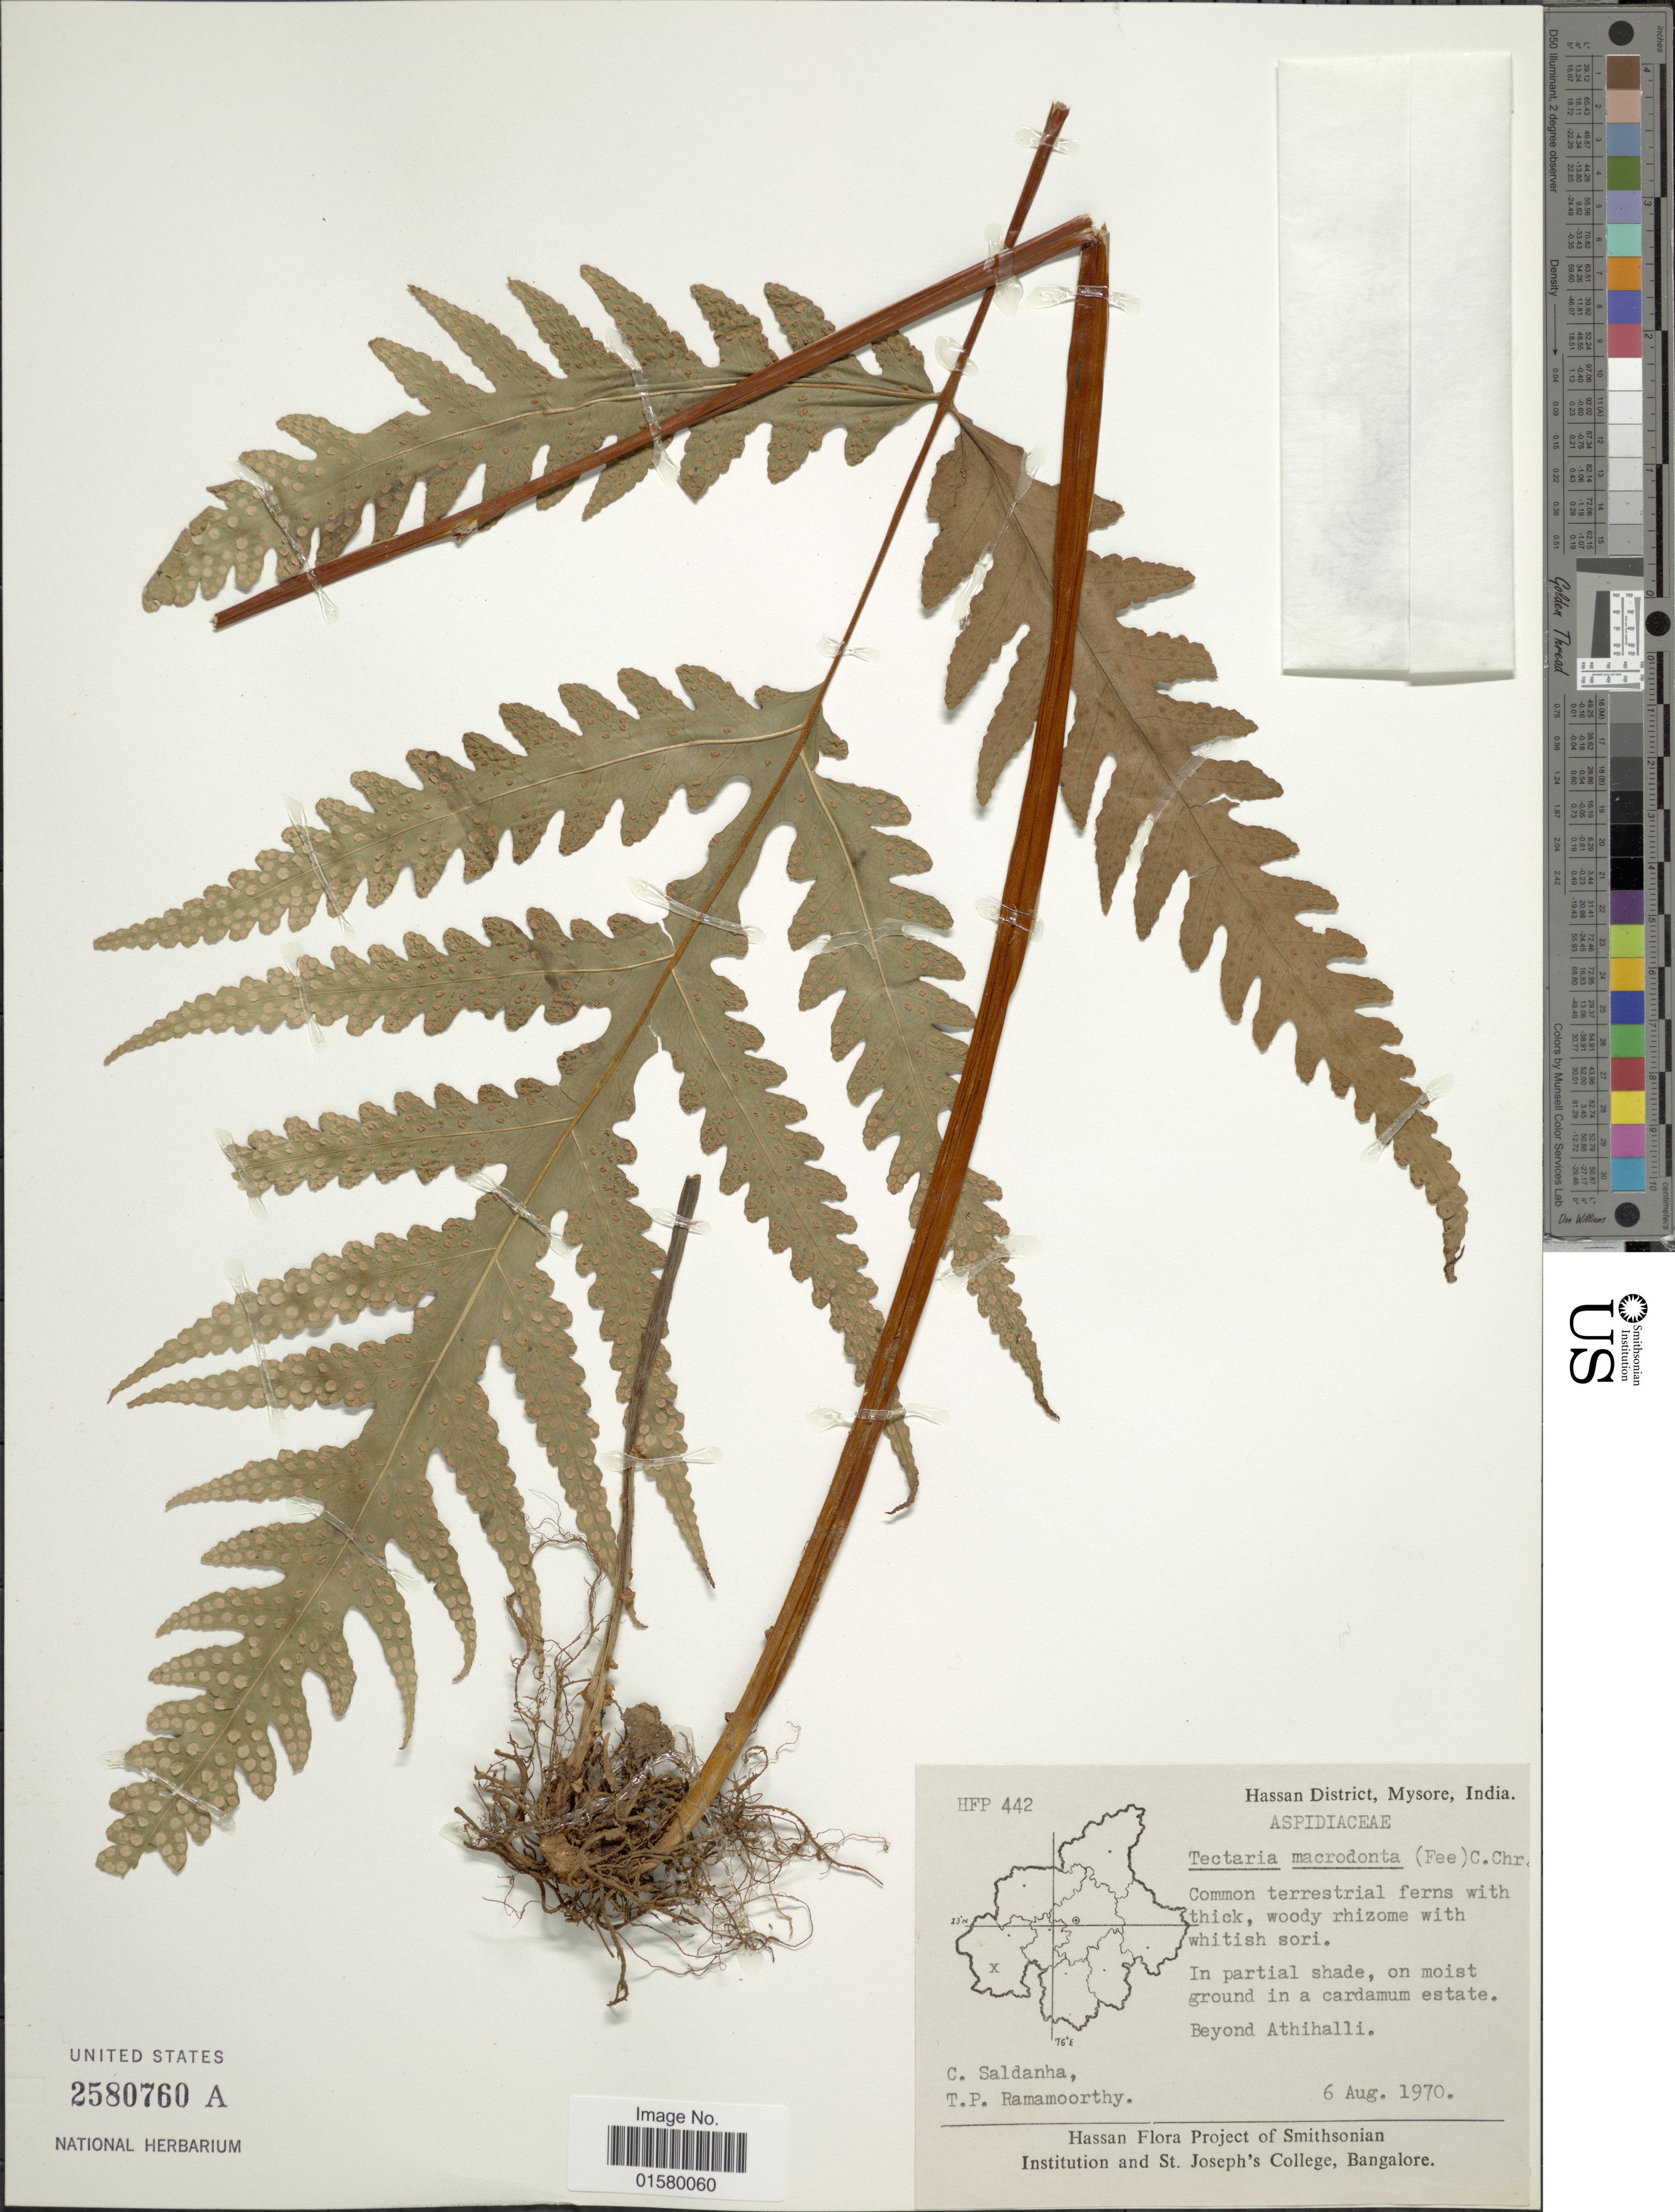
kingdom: Plantae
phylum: Tracheophyta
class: Polypodiopsida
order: Polypodiales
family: Tectariaceae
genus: Tectaria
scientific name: Tectaria coadunata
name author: (J. Sm.) C. Chr.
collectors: C. Saldanha & T. P. Ramamoorthy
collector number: HFP442*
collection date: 1970-08-06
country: India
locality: Hassan District, Mysore, India, beyond Athihalli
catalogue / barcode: US 2580760A